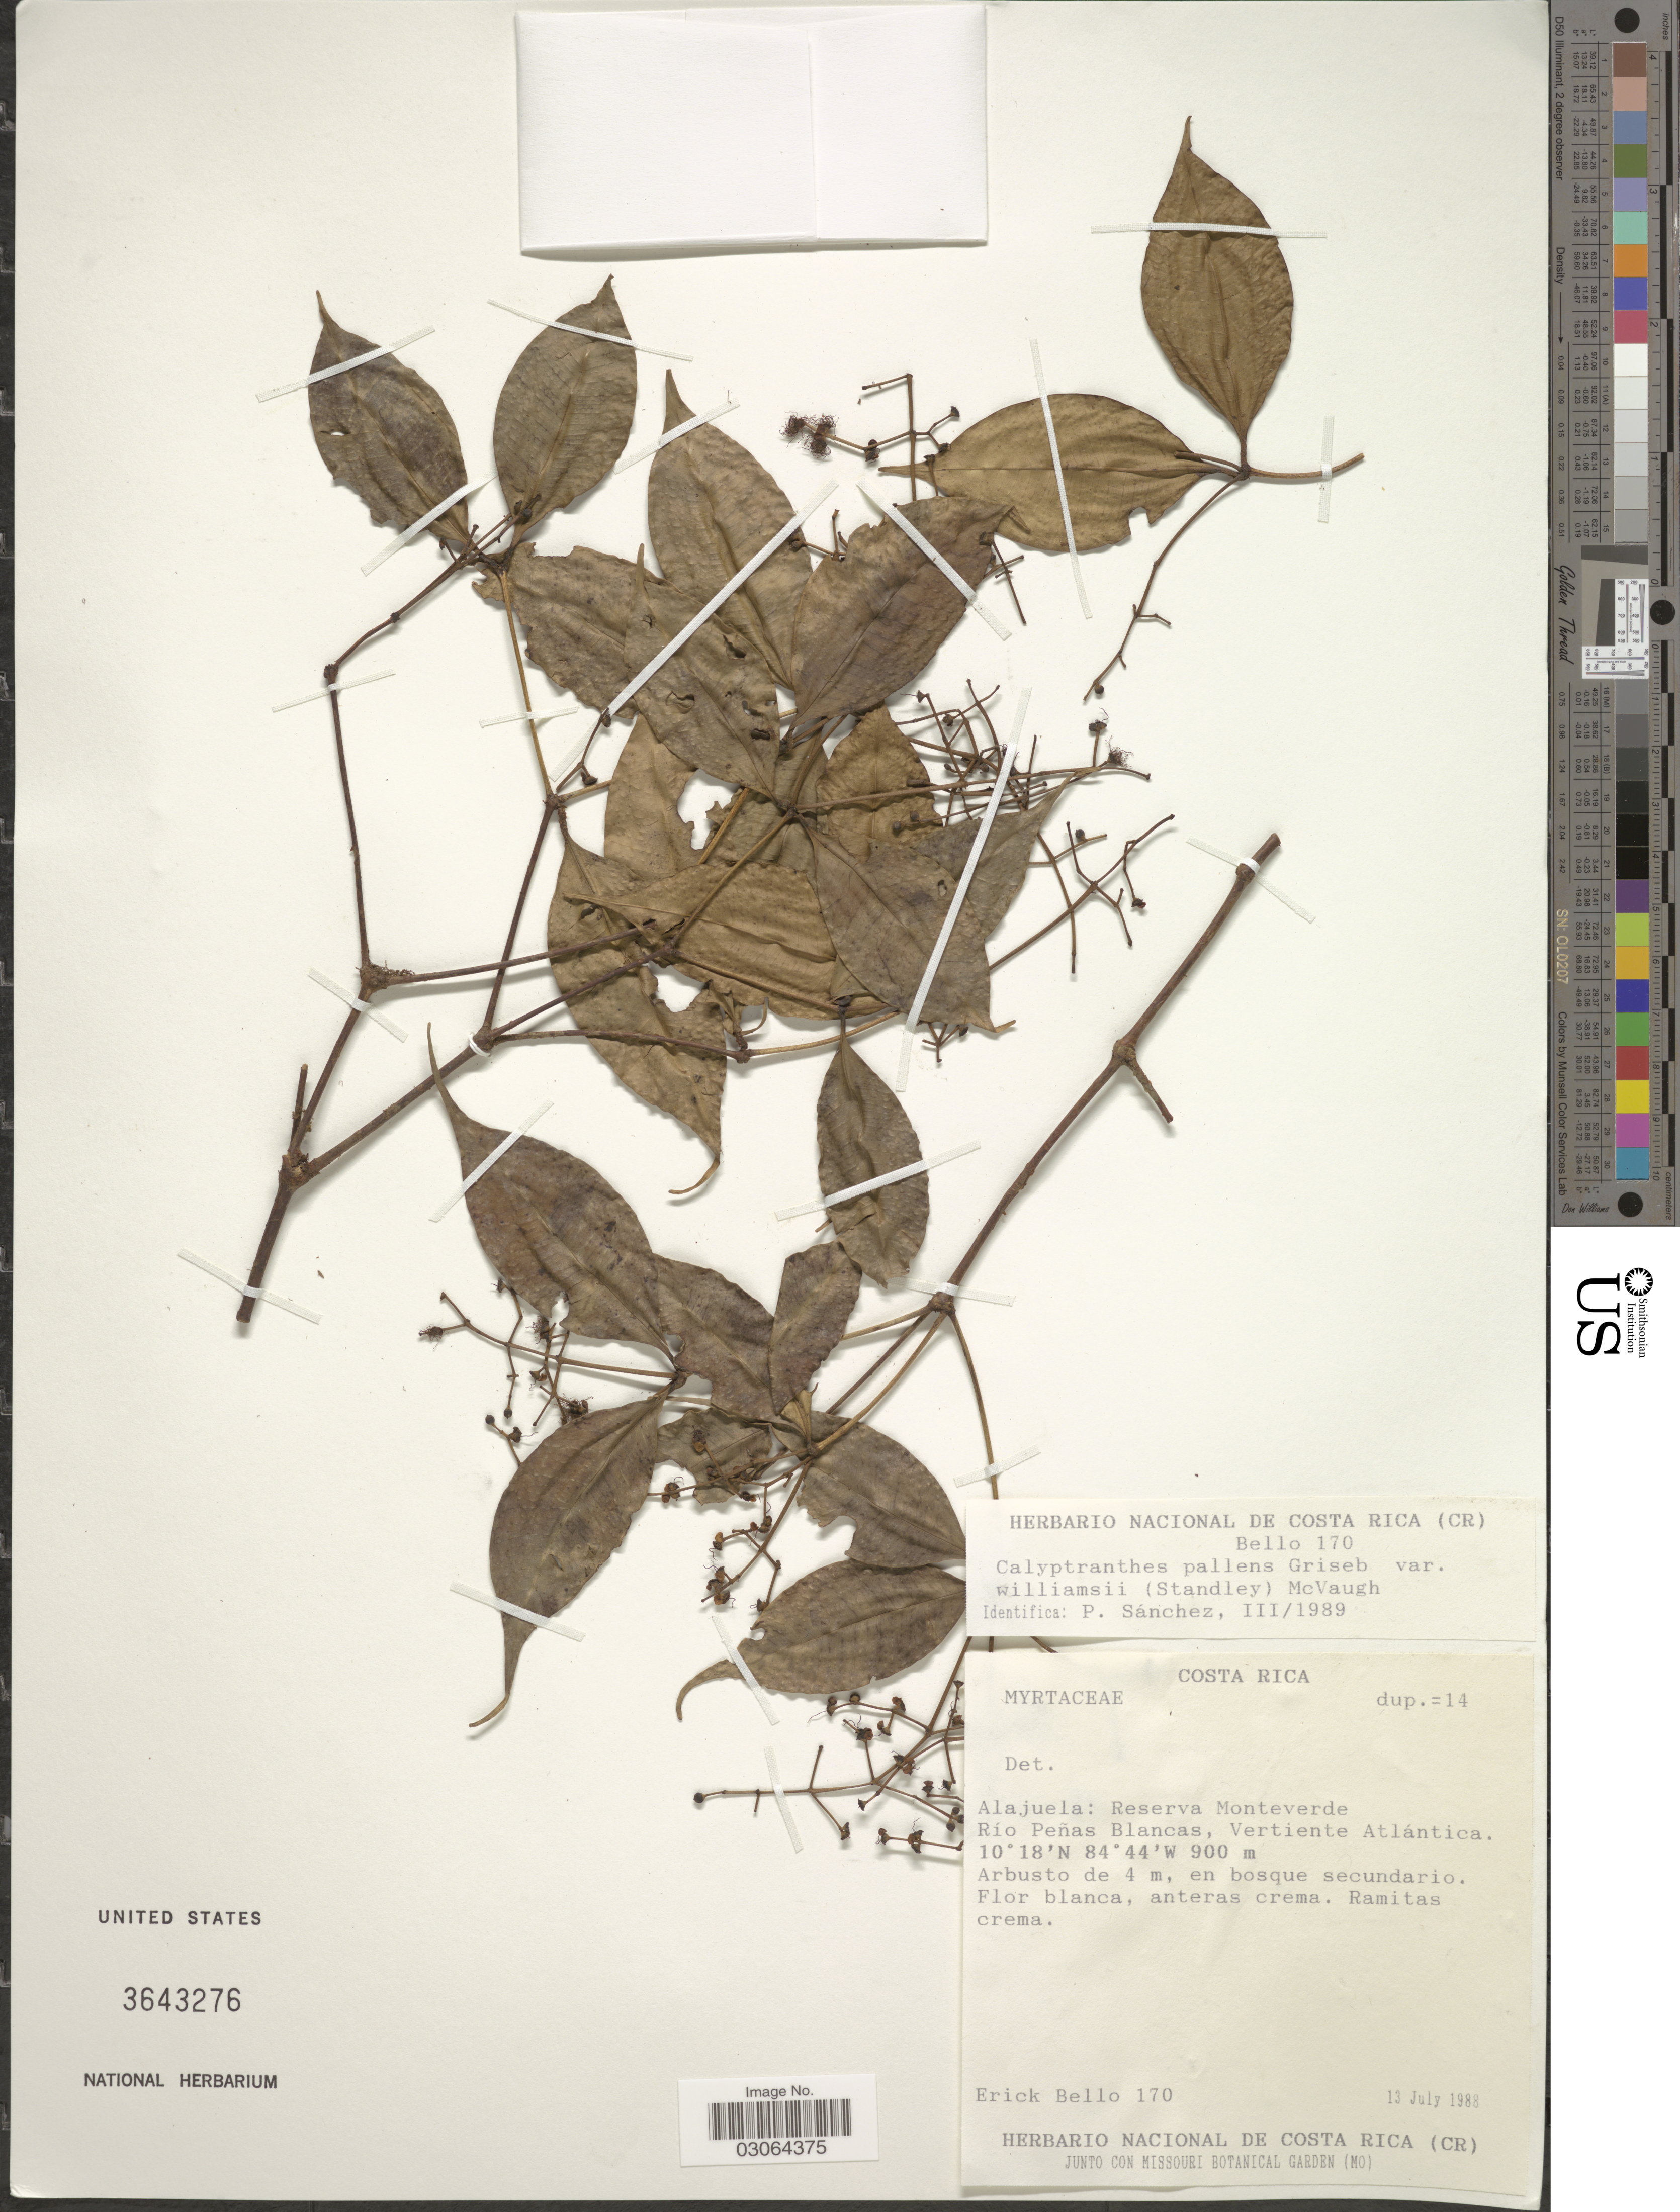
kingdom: Plantae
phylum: Tracheophyta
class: Magnoliopsida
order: Myrtales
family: Myrtaceae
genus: Myrcia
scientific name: Myrcia neopallens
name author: A.R. Lourenço & E. Lucas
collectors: E. Bello C.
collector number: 170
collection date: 1988-07-13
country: Costa Rica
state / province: Alajuela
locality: Alajuela: Reserva Monteverde, Río Peñas Blancas, Vertiente Atlántica.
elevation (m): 900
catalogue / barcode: US 3643276